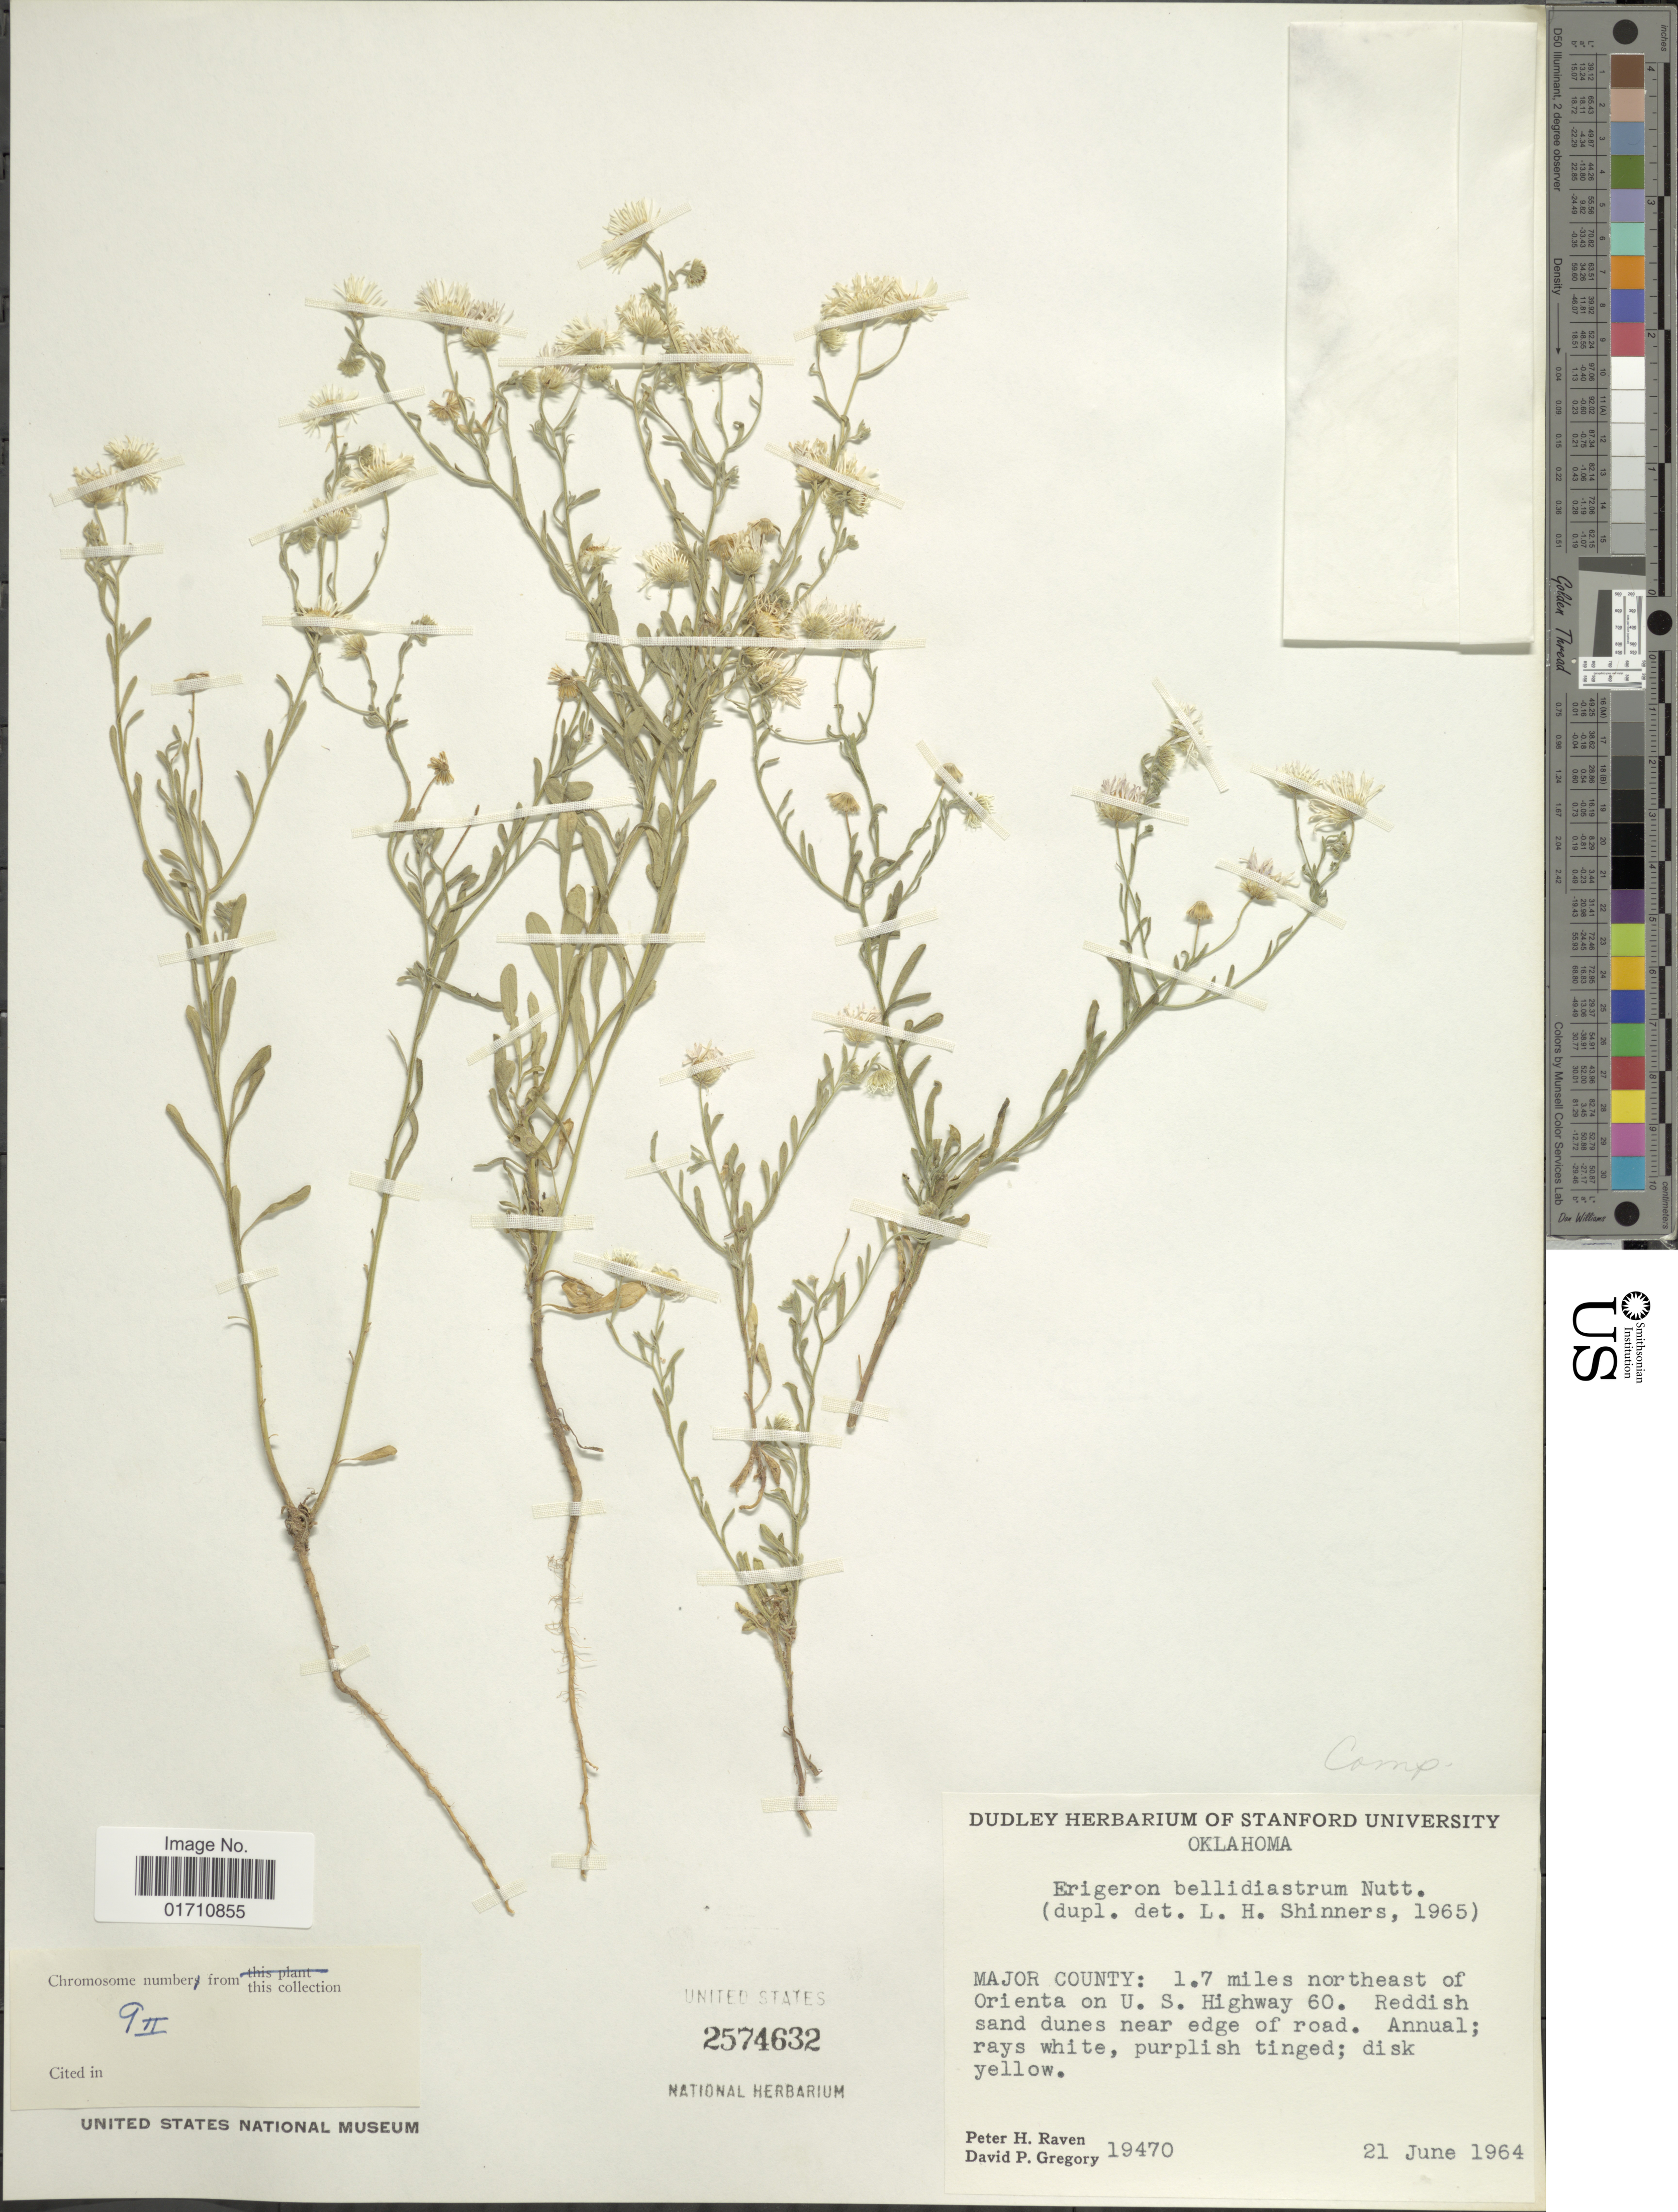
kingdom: Plantae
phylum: Tracheophyta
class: Magnoliopsida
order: Asterales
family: Asteraceae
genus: Erigeron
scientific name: Erigeron bellidiastrum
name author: Nutt.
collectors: P. Raven & D. Gregory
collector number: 19470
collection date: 1964-06-21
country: United States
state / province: Oklahoma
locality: Major County: 1.7 miles northeast of Orienta on U.S. Highway 60, reddish sand dunes near edge of road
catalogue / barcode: US 2574632